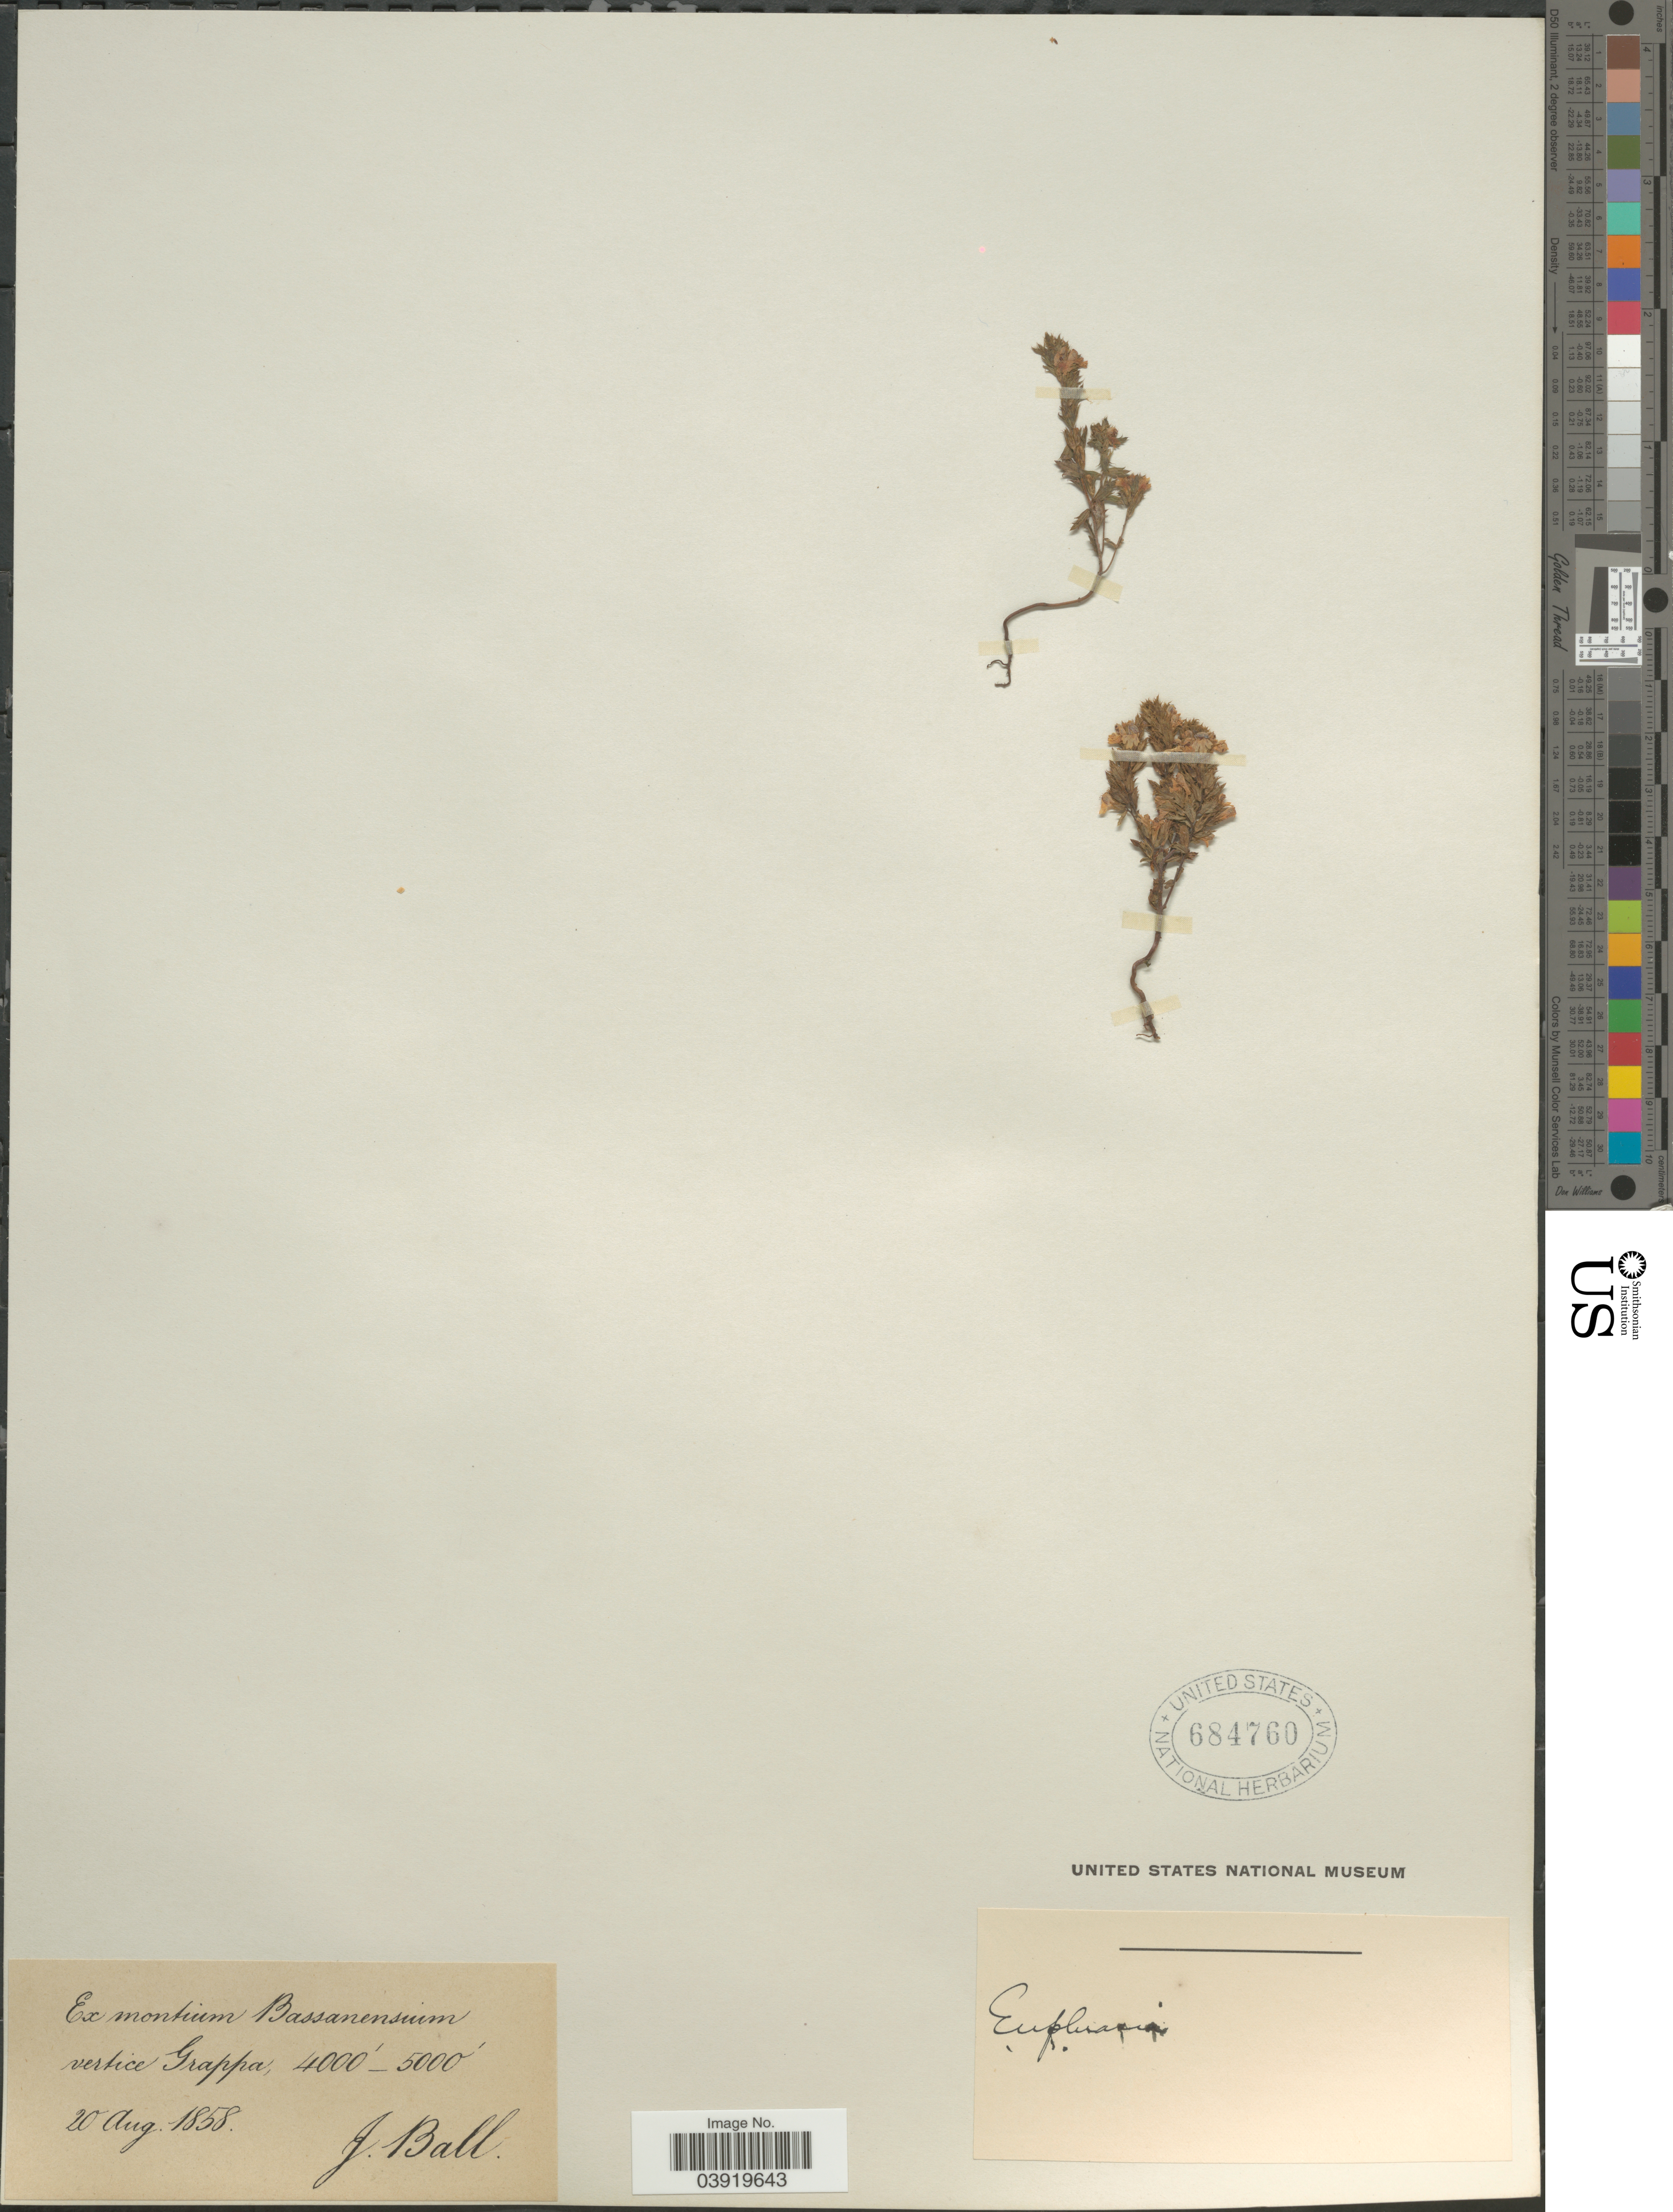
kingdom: Plantae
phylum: Tracheophyta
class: Magnoliopsida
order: Lamiales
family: Orobanchaceae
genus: Euphrasia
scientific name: Euphrasia sp.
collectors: J. Ball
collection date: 1858-08-20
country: Italy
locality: Ex montium Bassanensium vertice Grappa.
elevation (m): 1219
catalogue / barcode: US 684760